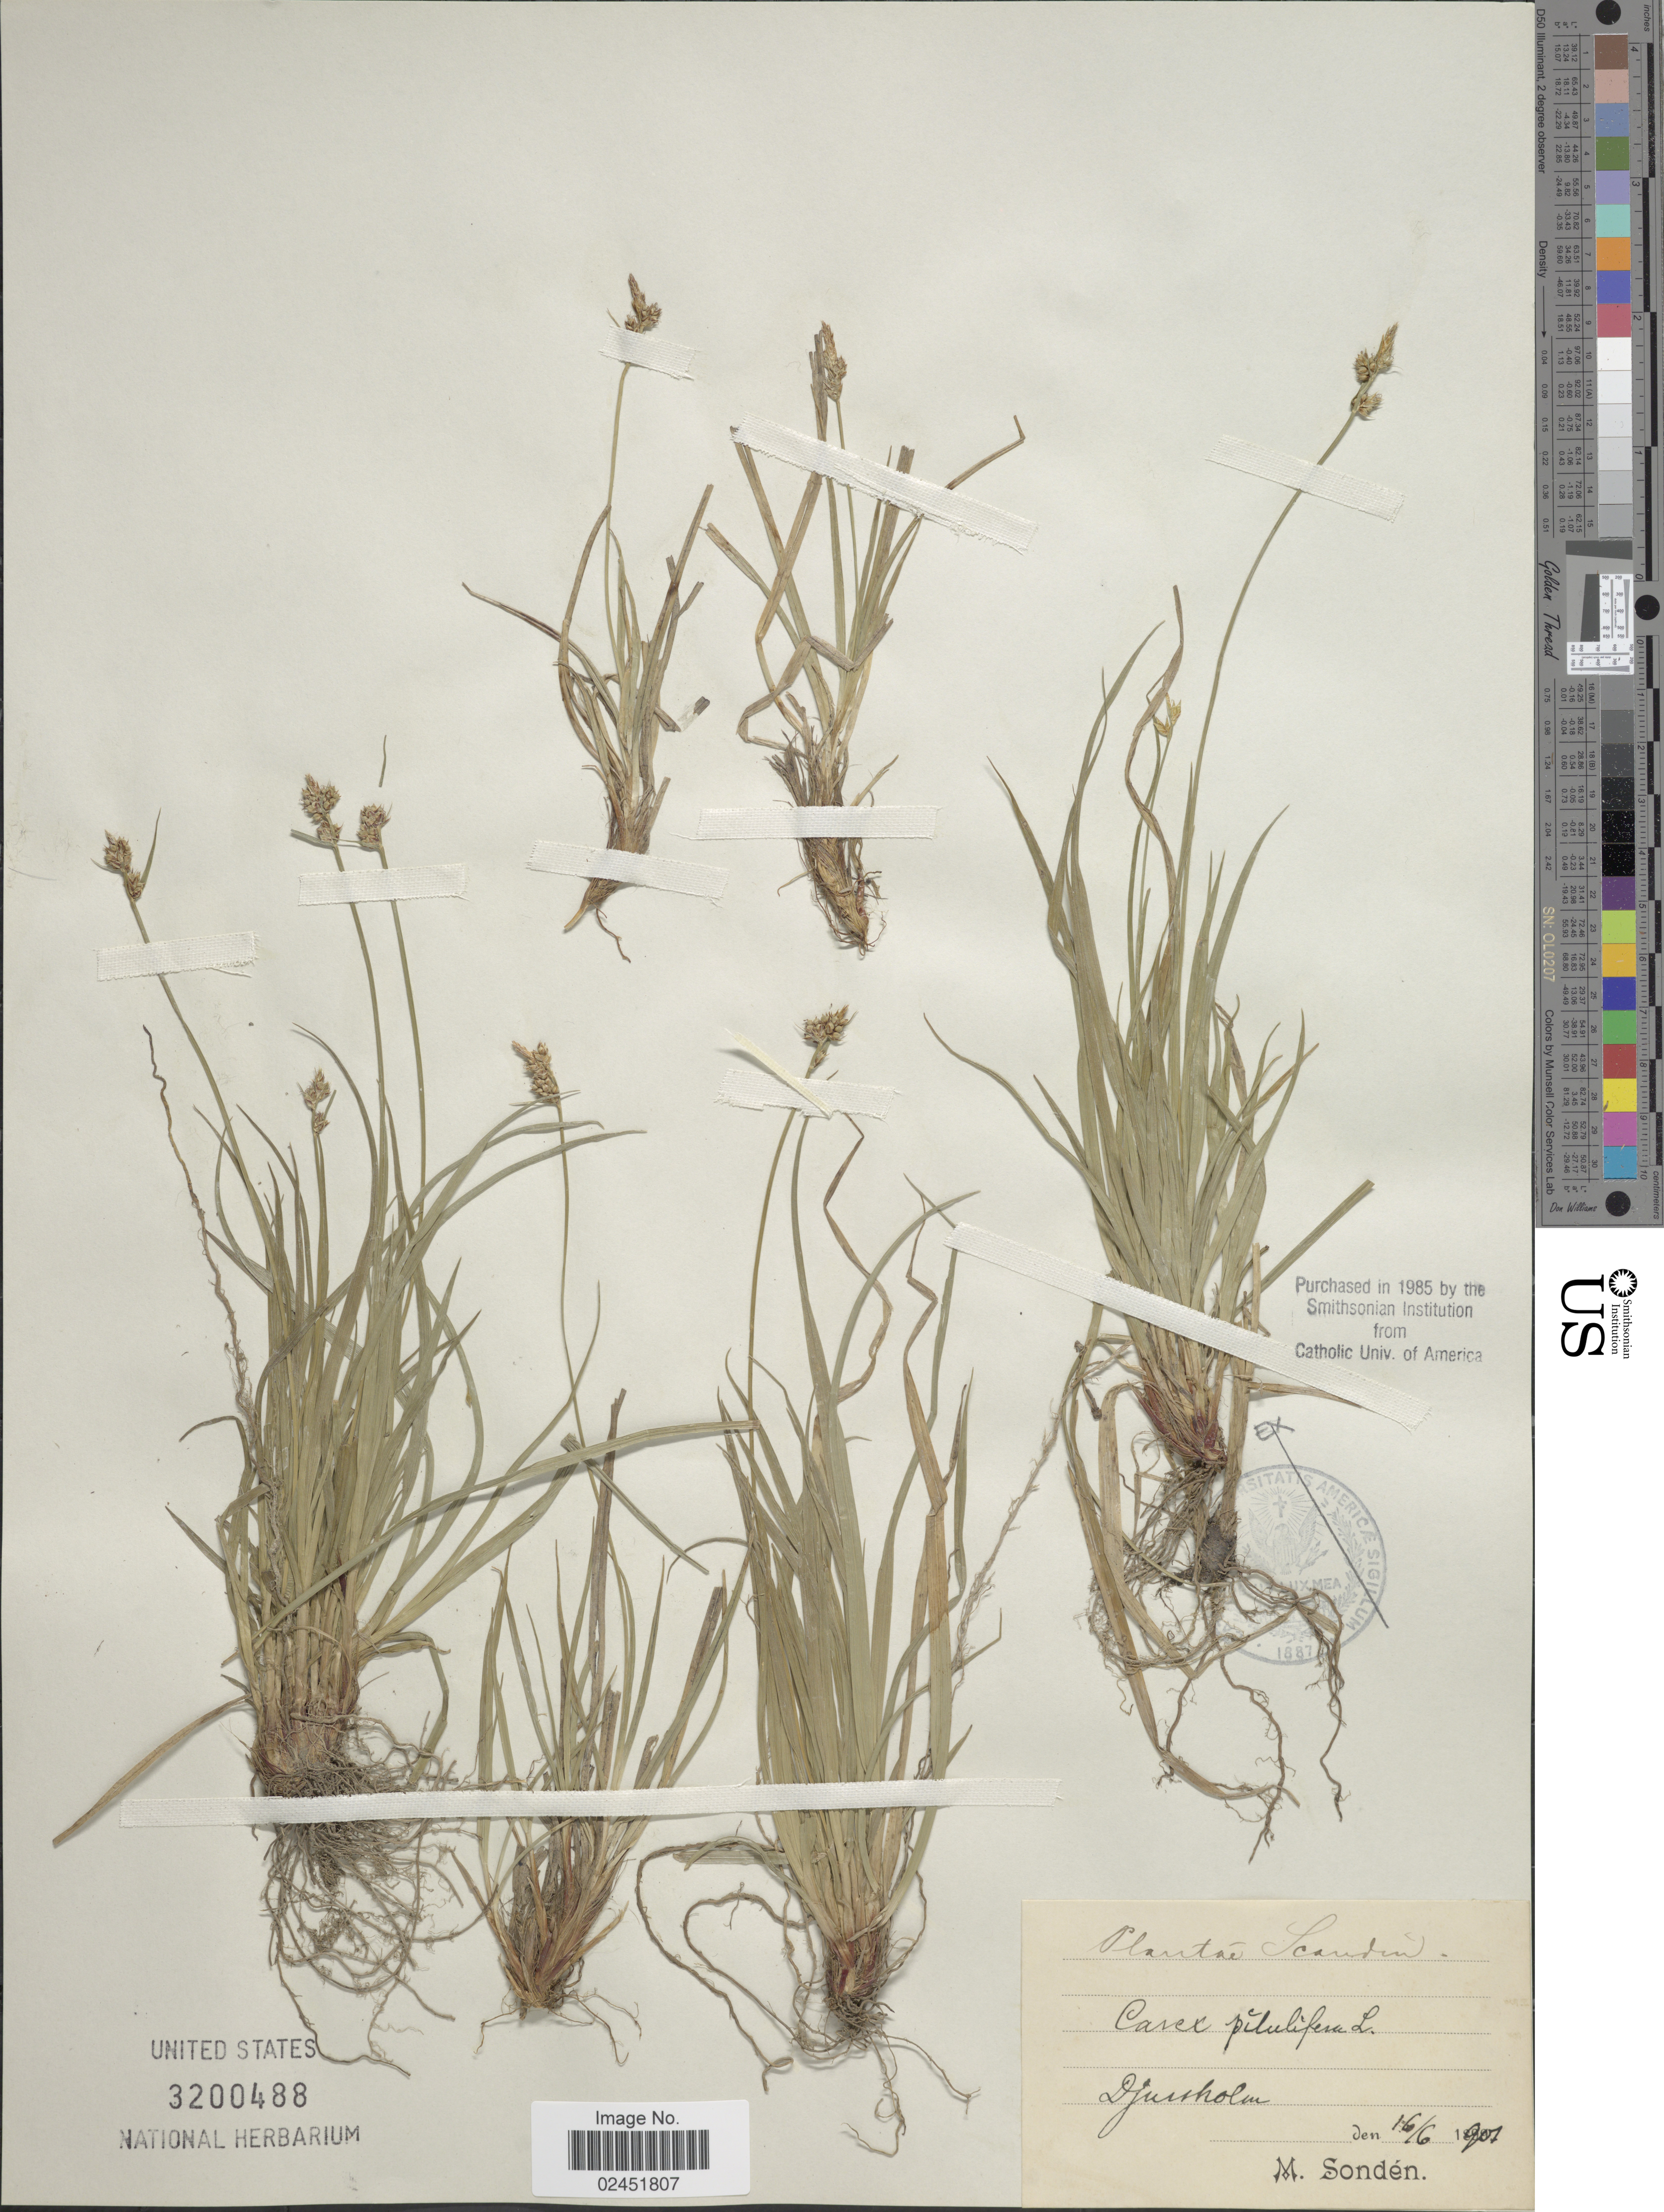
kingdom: Plantae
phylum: Tracheophyta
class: Liliopsida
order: Poales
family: Cyperaceae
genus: Carex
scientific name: Carex pilulifera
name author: L.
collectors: M. Sondén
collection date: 1901-06-16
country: Sweden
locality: Scandin. Djursholm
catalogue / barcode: US 3100488